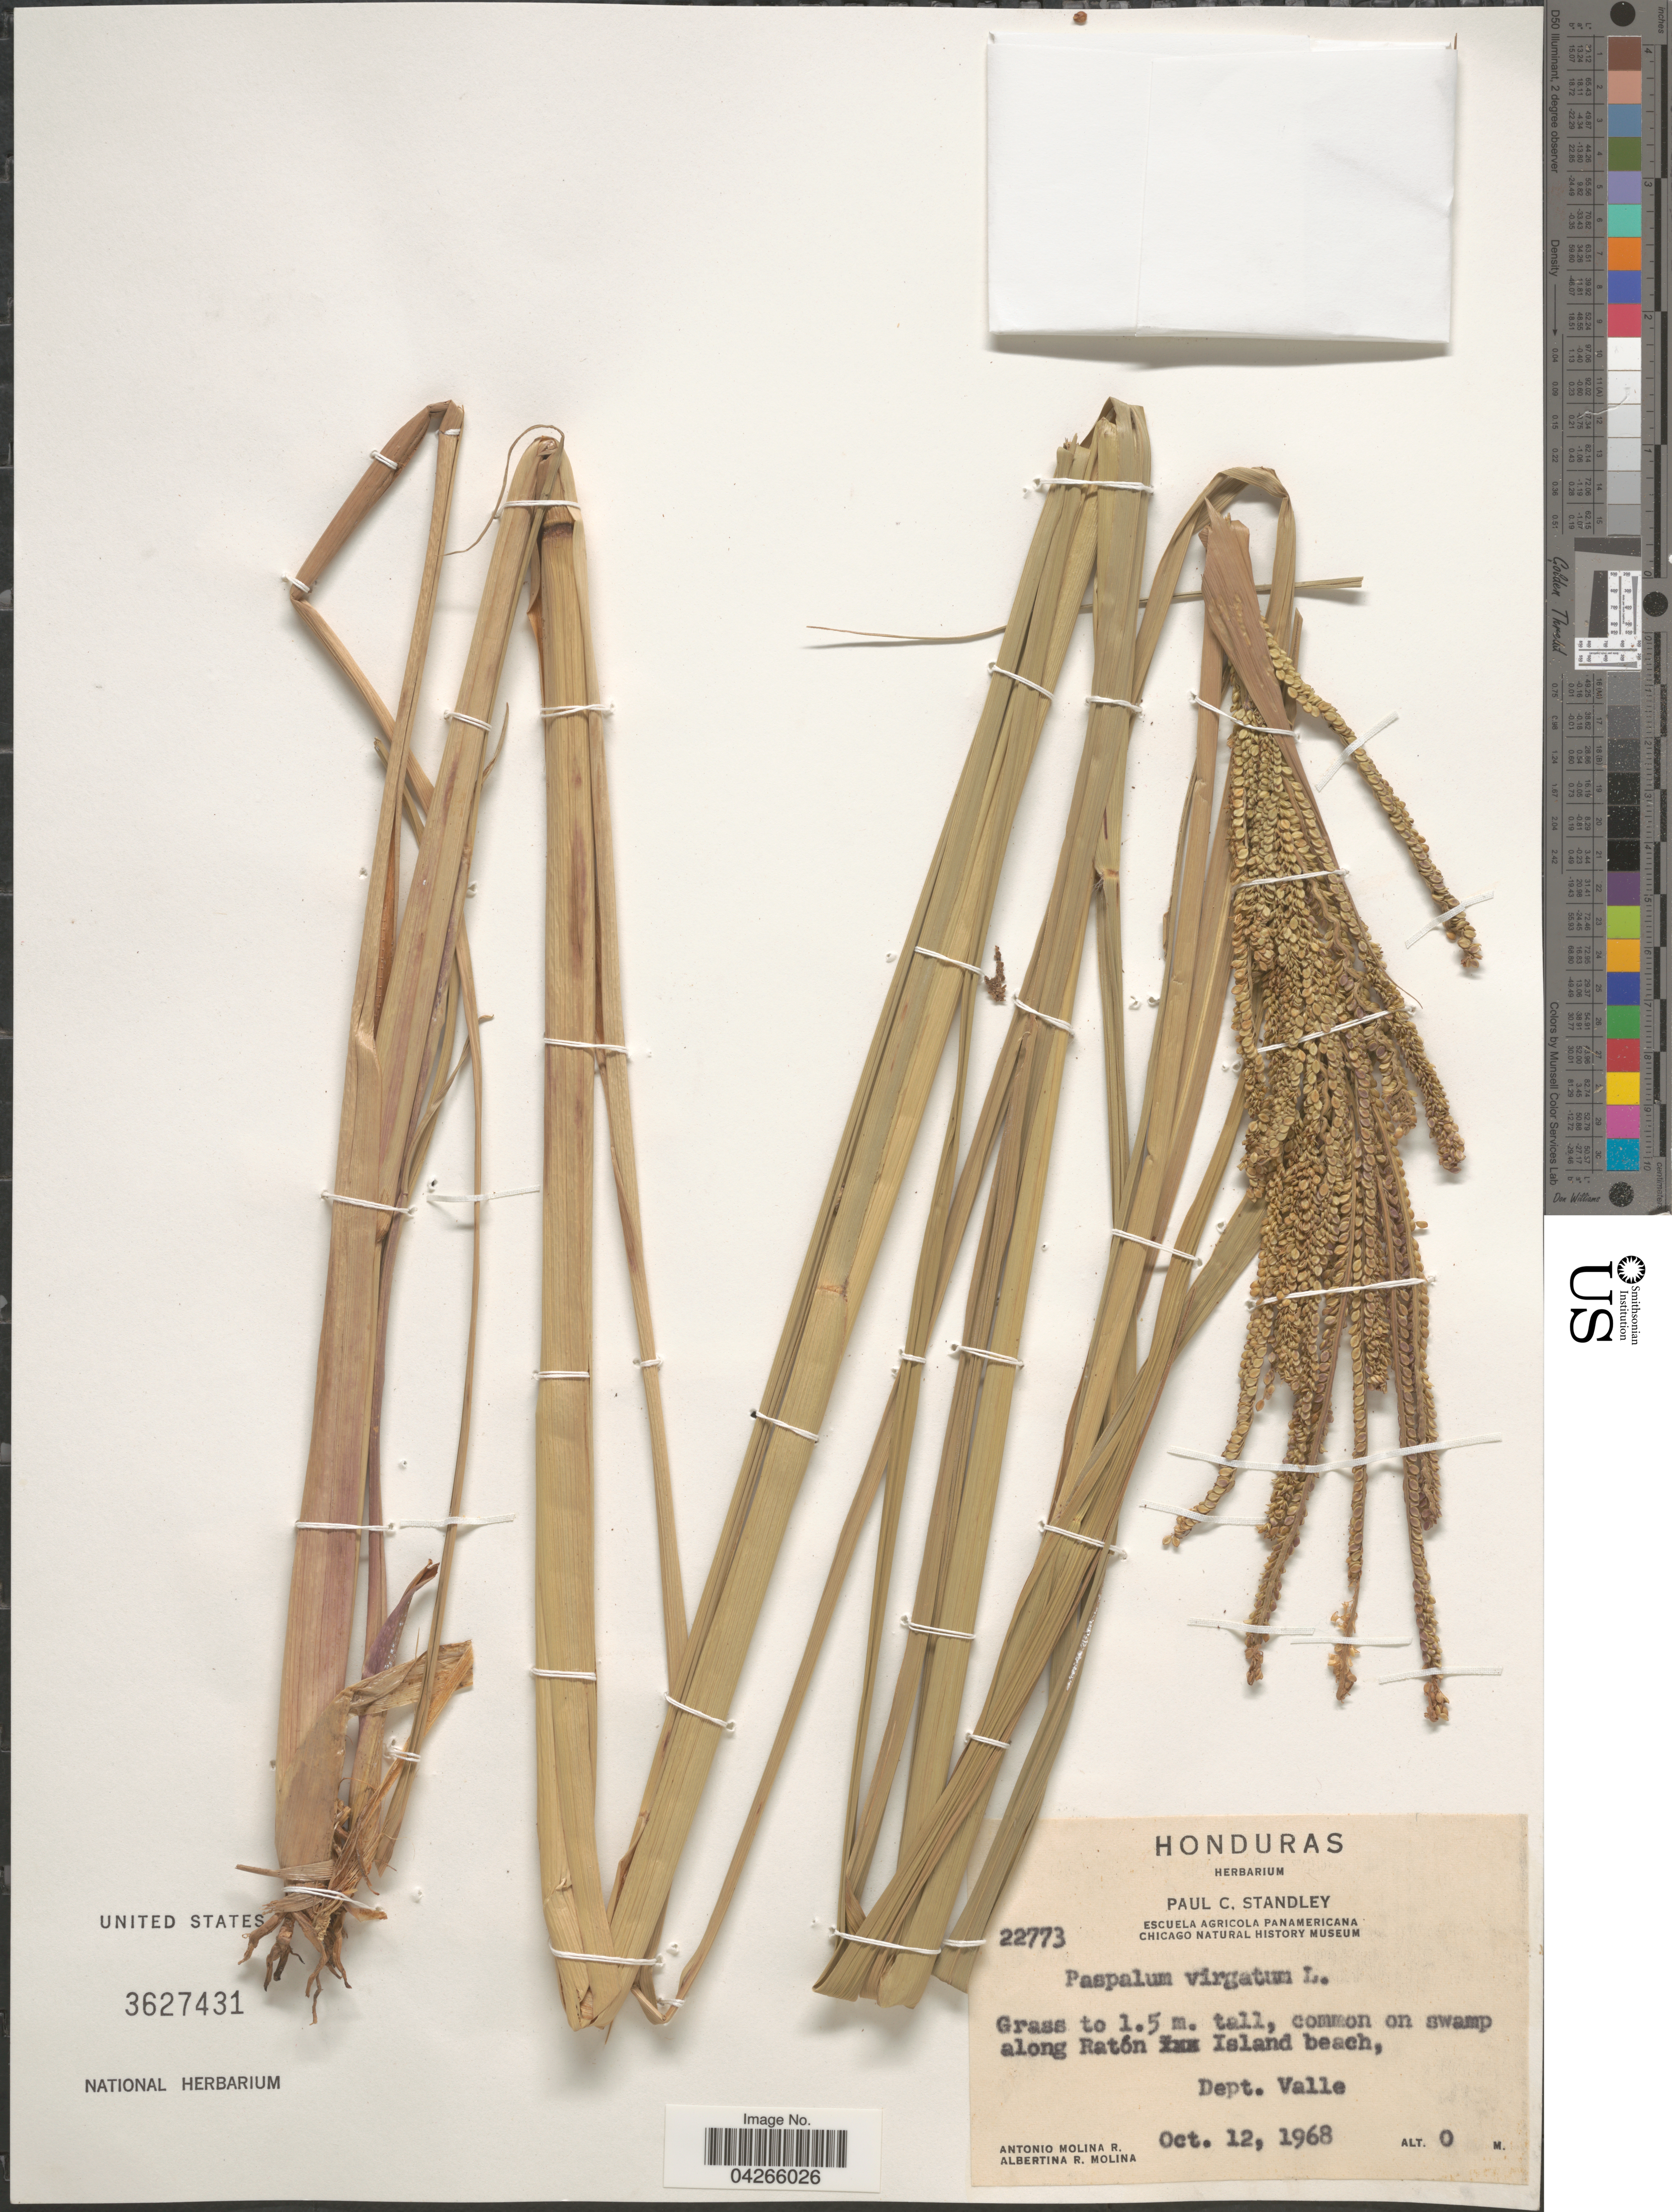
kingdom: Plantae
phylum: Tracheophyta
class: Liliopsida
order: Poales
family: Poaceae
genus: Paspalum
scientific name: Paspalum virgatum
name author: L.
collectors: A. Molina R. & A. R. Molina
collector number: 22773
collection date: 1968-10-12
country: Honduras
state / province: Valle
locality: On swamp along Ratón Island beach, Dept. Valle.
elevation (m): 0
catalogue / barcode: US 3627431